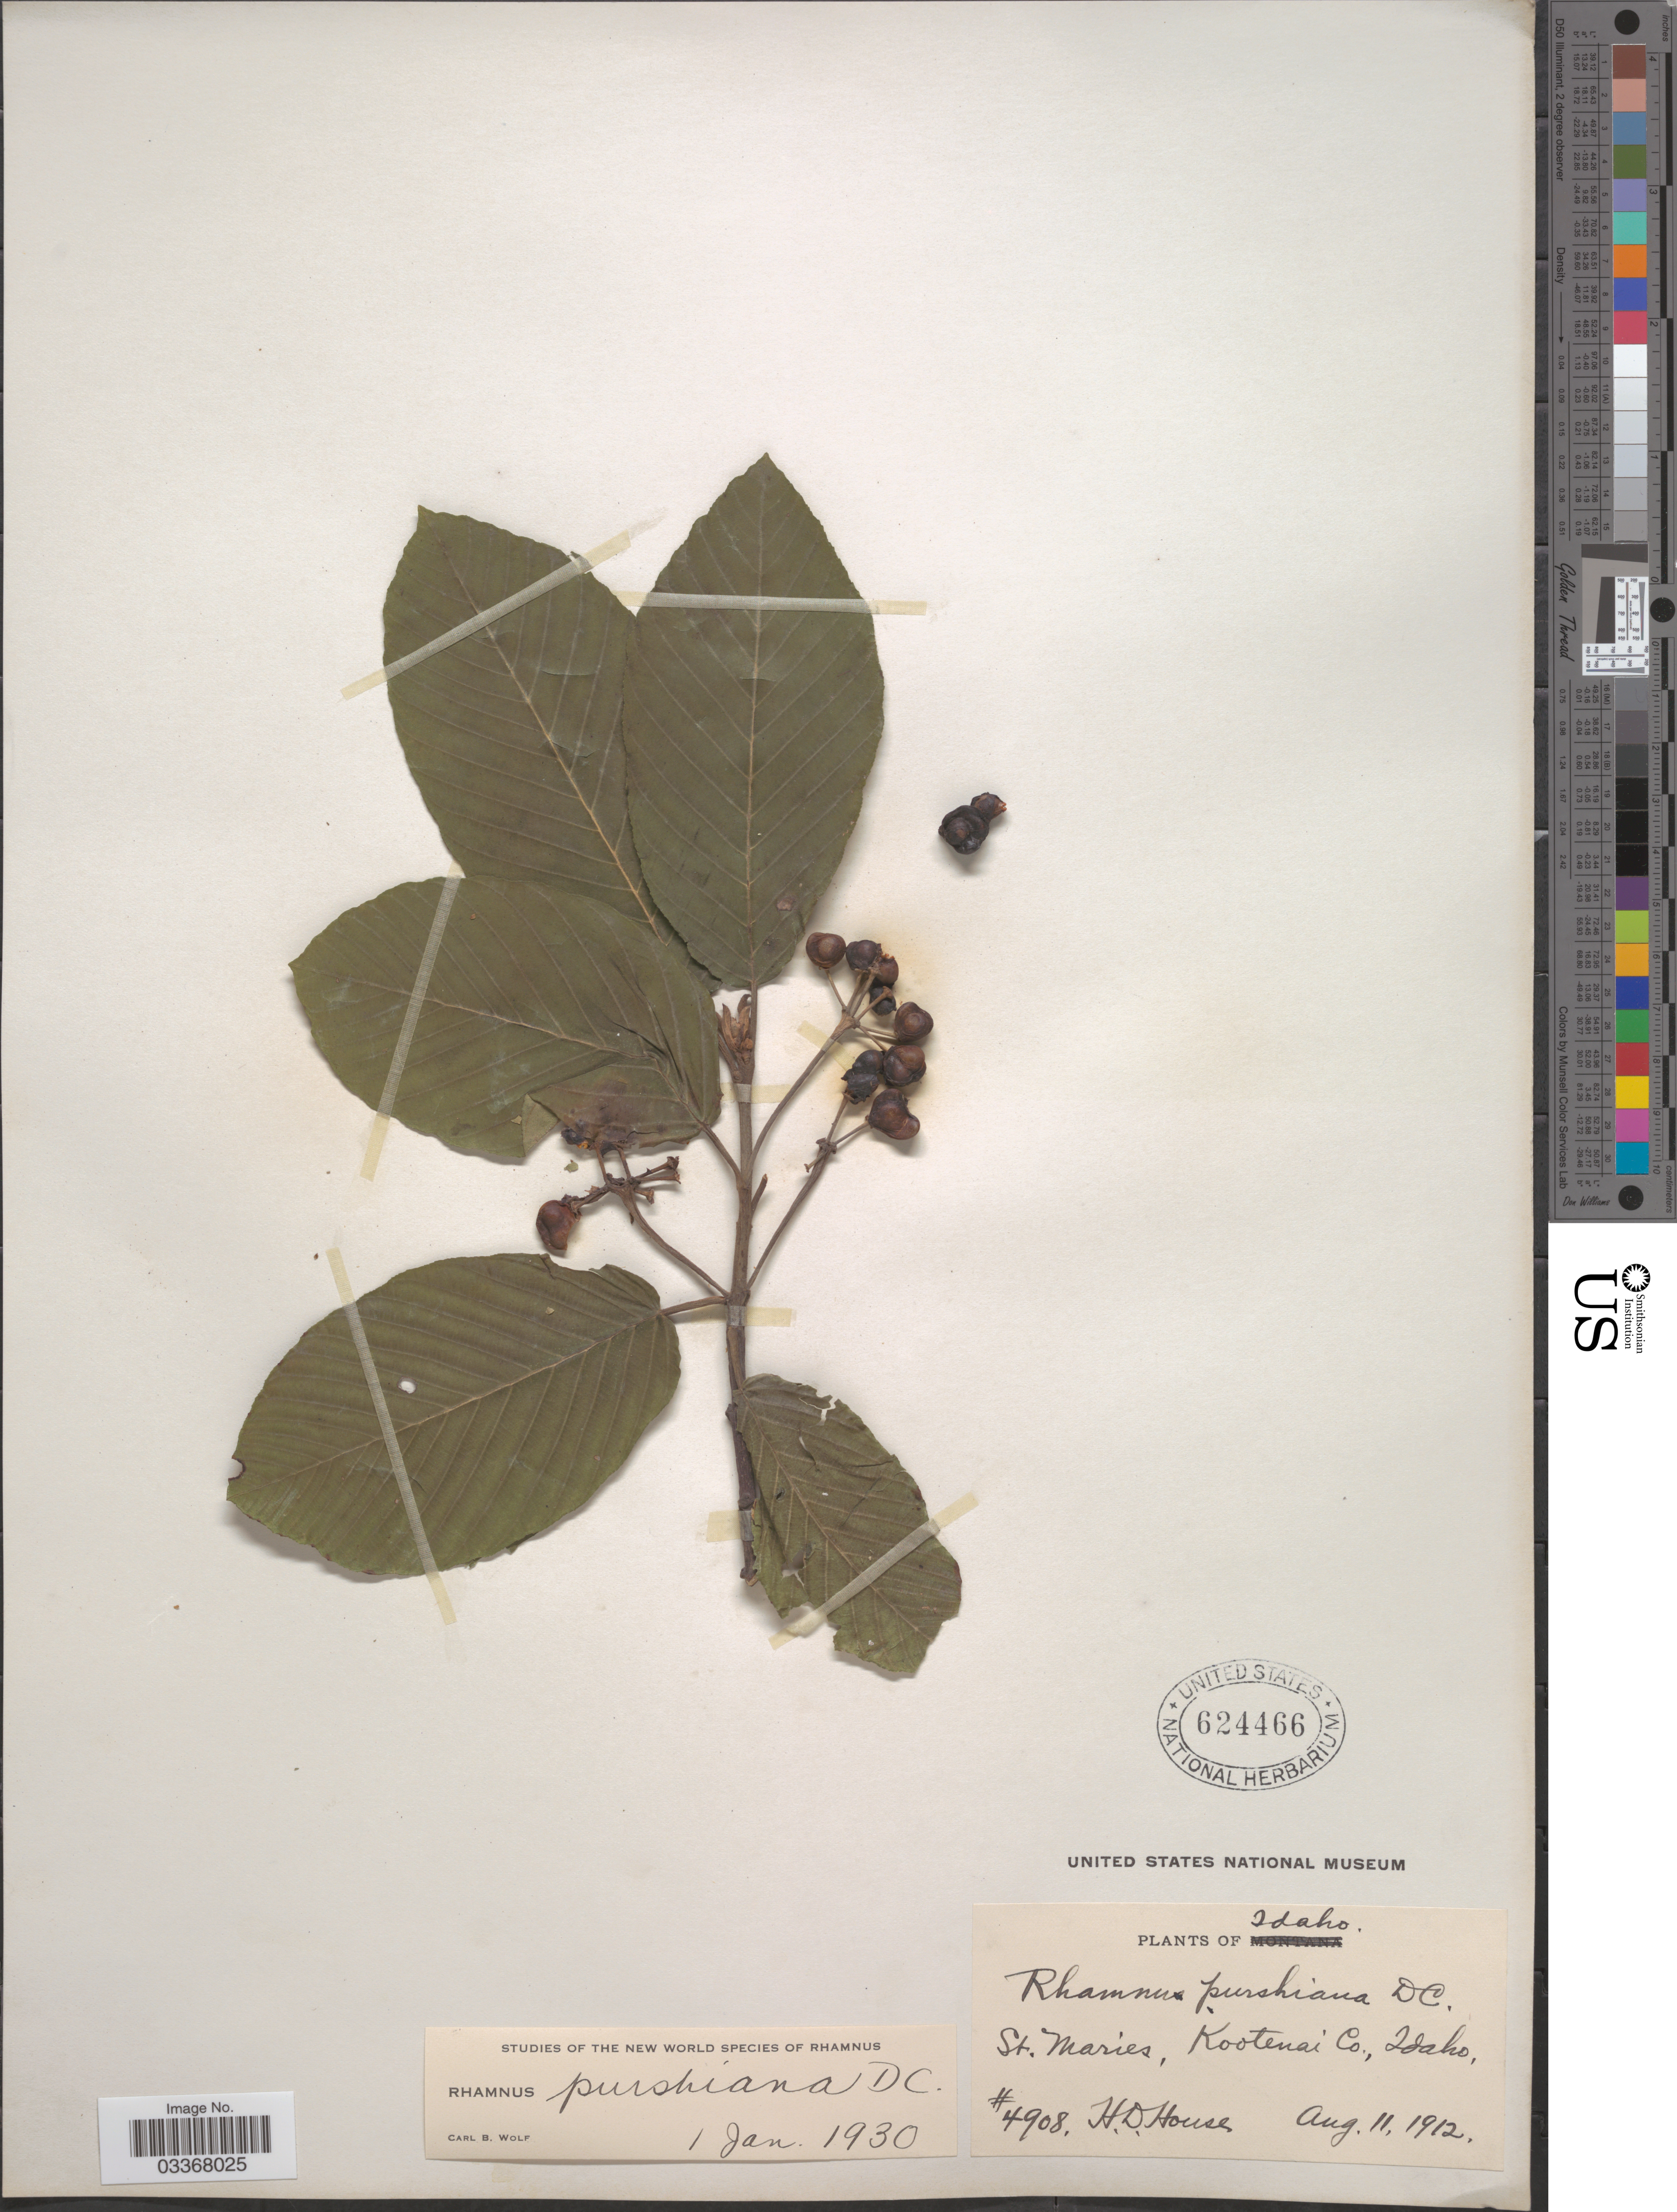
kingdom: Plantae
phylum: Tracheophyta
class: Magnoliopsida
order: Rosales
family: Rhamnaceae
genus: Frangula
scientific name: Frangula purshiana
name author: (DC.) A. Gray ex J.G. Cooper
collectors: H. D. House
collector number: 4908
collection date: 1912-08-11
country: United States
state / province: Idaho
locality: St. Maries, Kootenai Co.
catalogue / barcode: US 624466